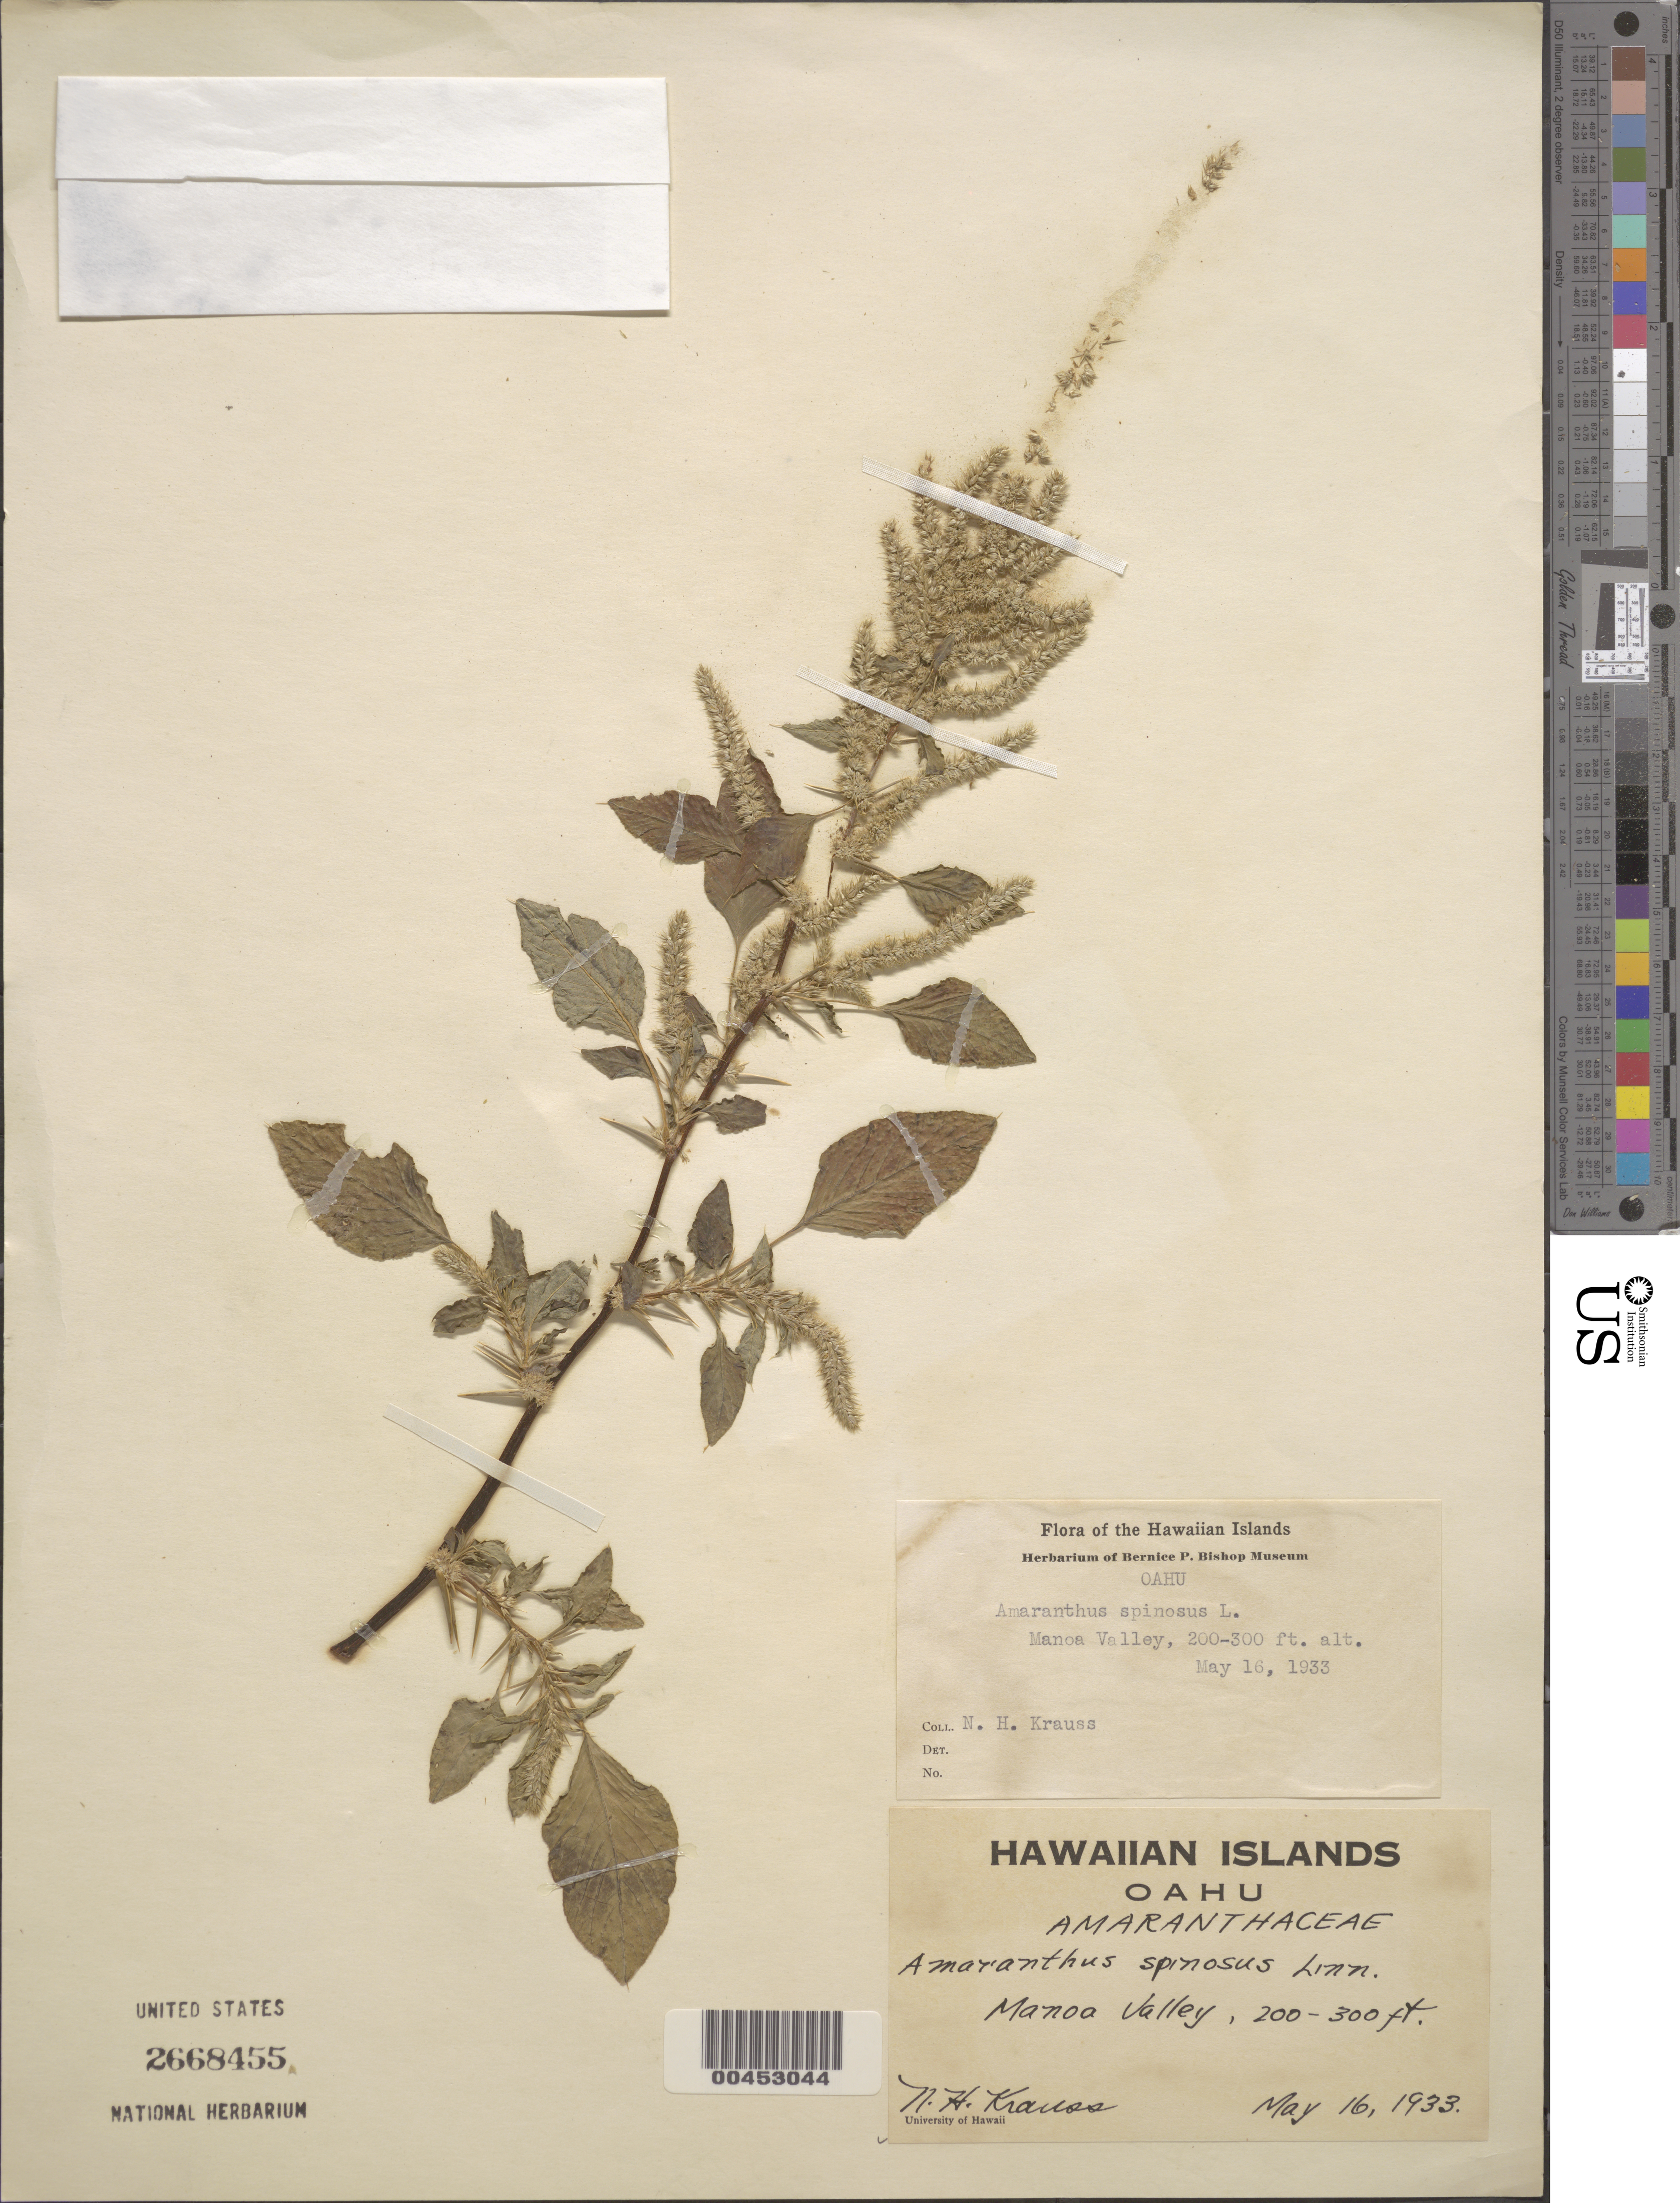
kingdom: Plantae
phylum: Tracheophyta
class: Magnoliopsida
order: Caryophyllales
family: Amaranthaceae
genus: Amaranthus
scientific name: Amaranthus spinosus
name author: L.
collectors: N. Krauss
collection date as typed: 16 May 1933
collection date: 1933-05-16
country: United States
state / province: Hawaii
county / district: Honolulu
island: Oahu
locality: Manoa Valley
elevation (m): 61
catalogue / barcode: US 2668455